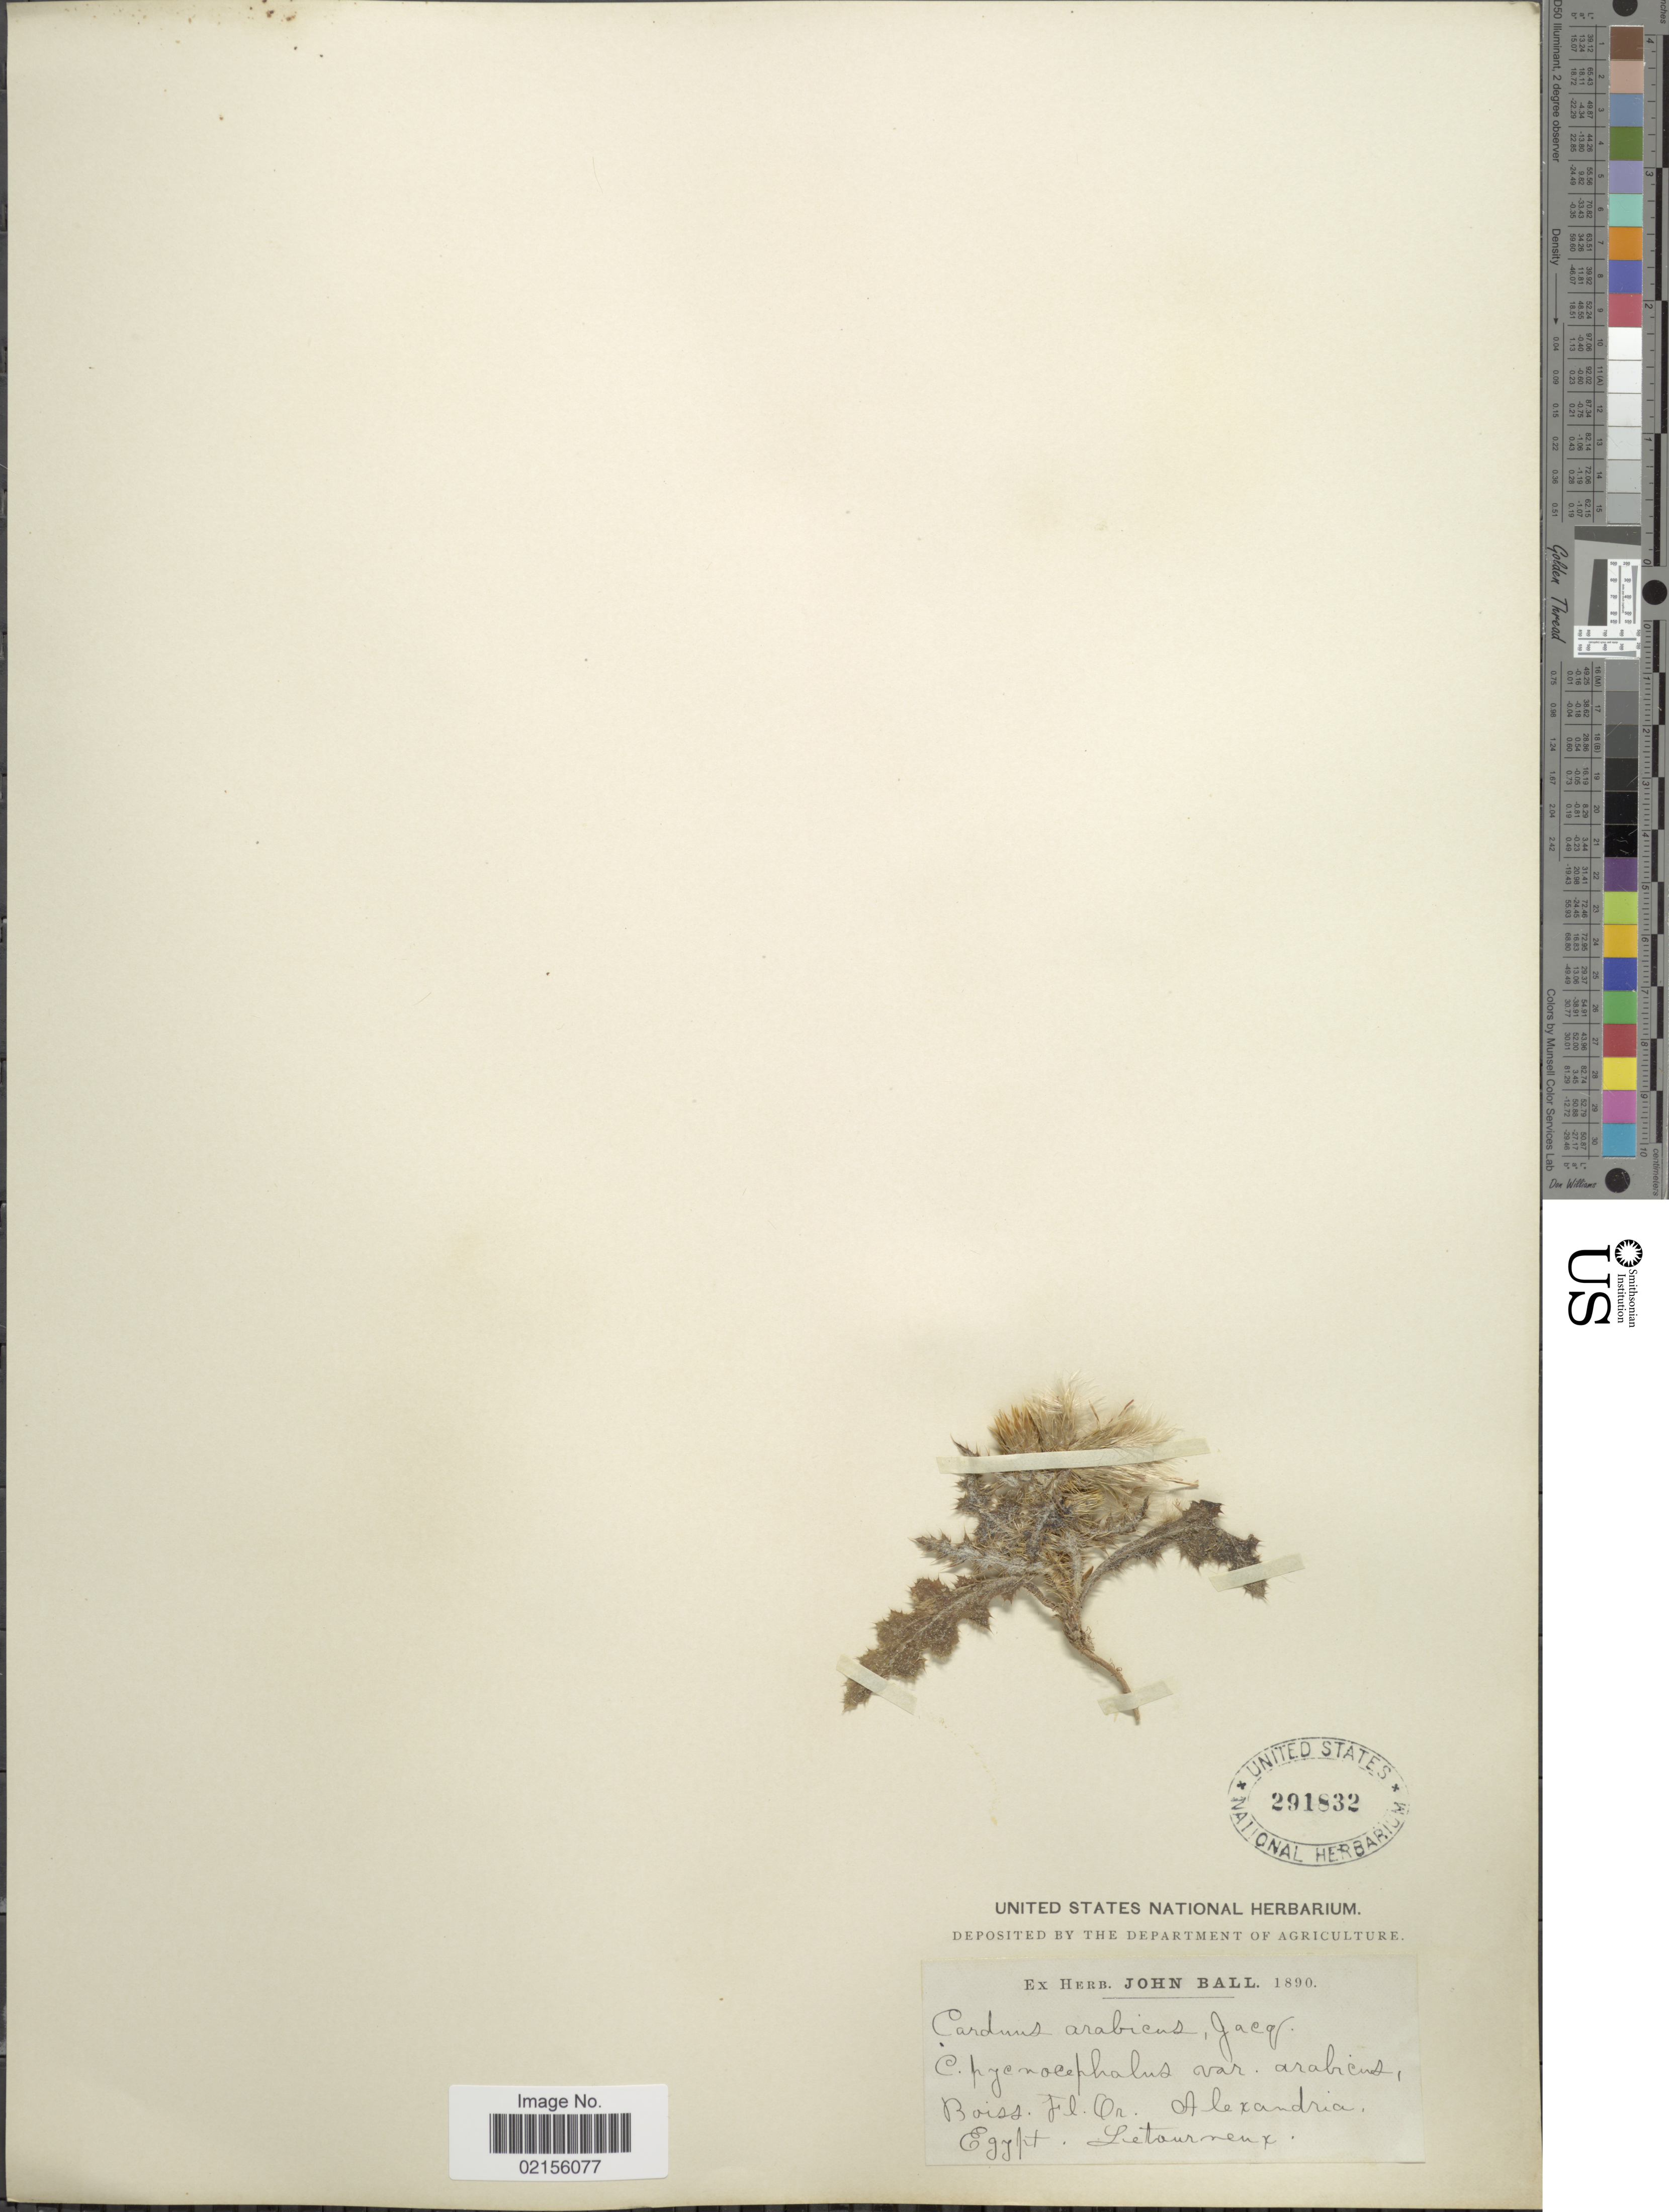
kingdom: Plantae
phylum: Tracheophyta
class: Magnoliopsida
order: Asterales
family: Asteraceae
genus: Carduus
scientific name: Carduus arabicus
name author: Jacq.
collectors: Letourneux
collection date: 1890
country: Egypt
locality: Lieterouneux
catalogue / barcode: US 291832